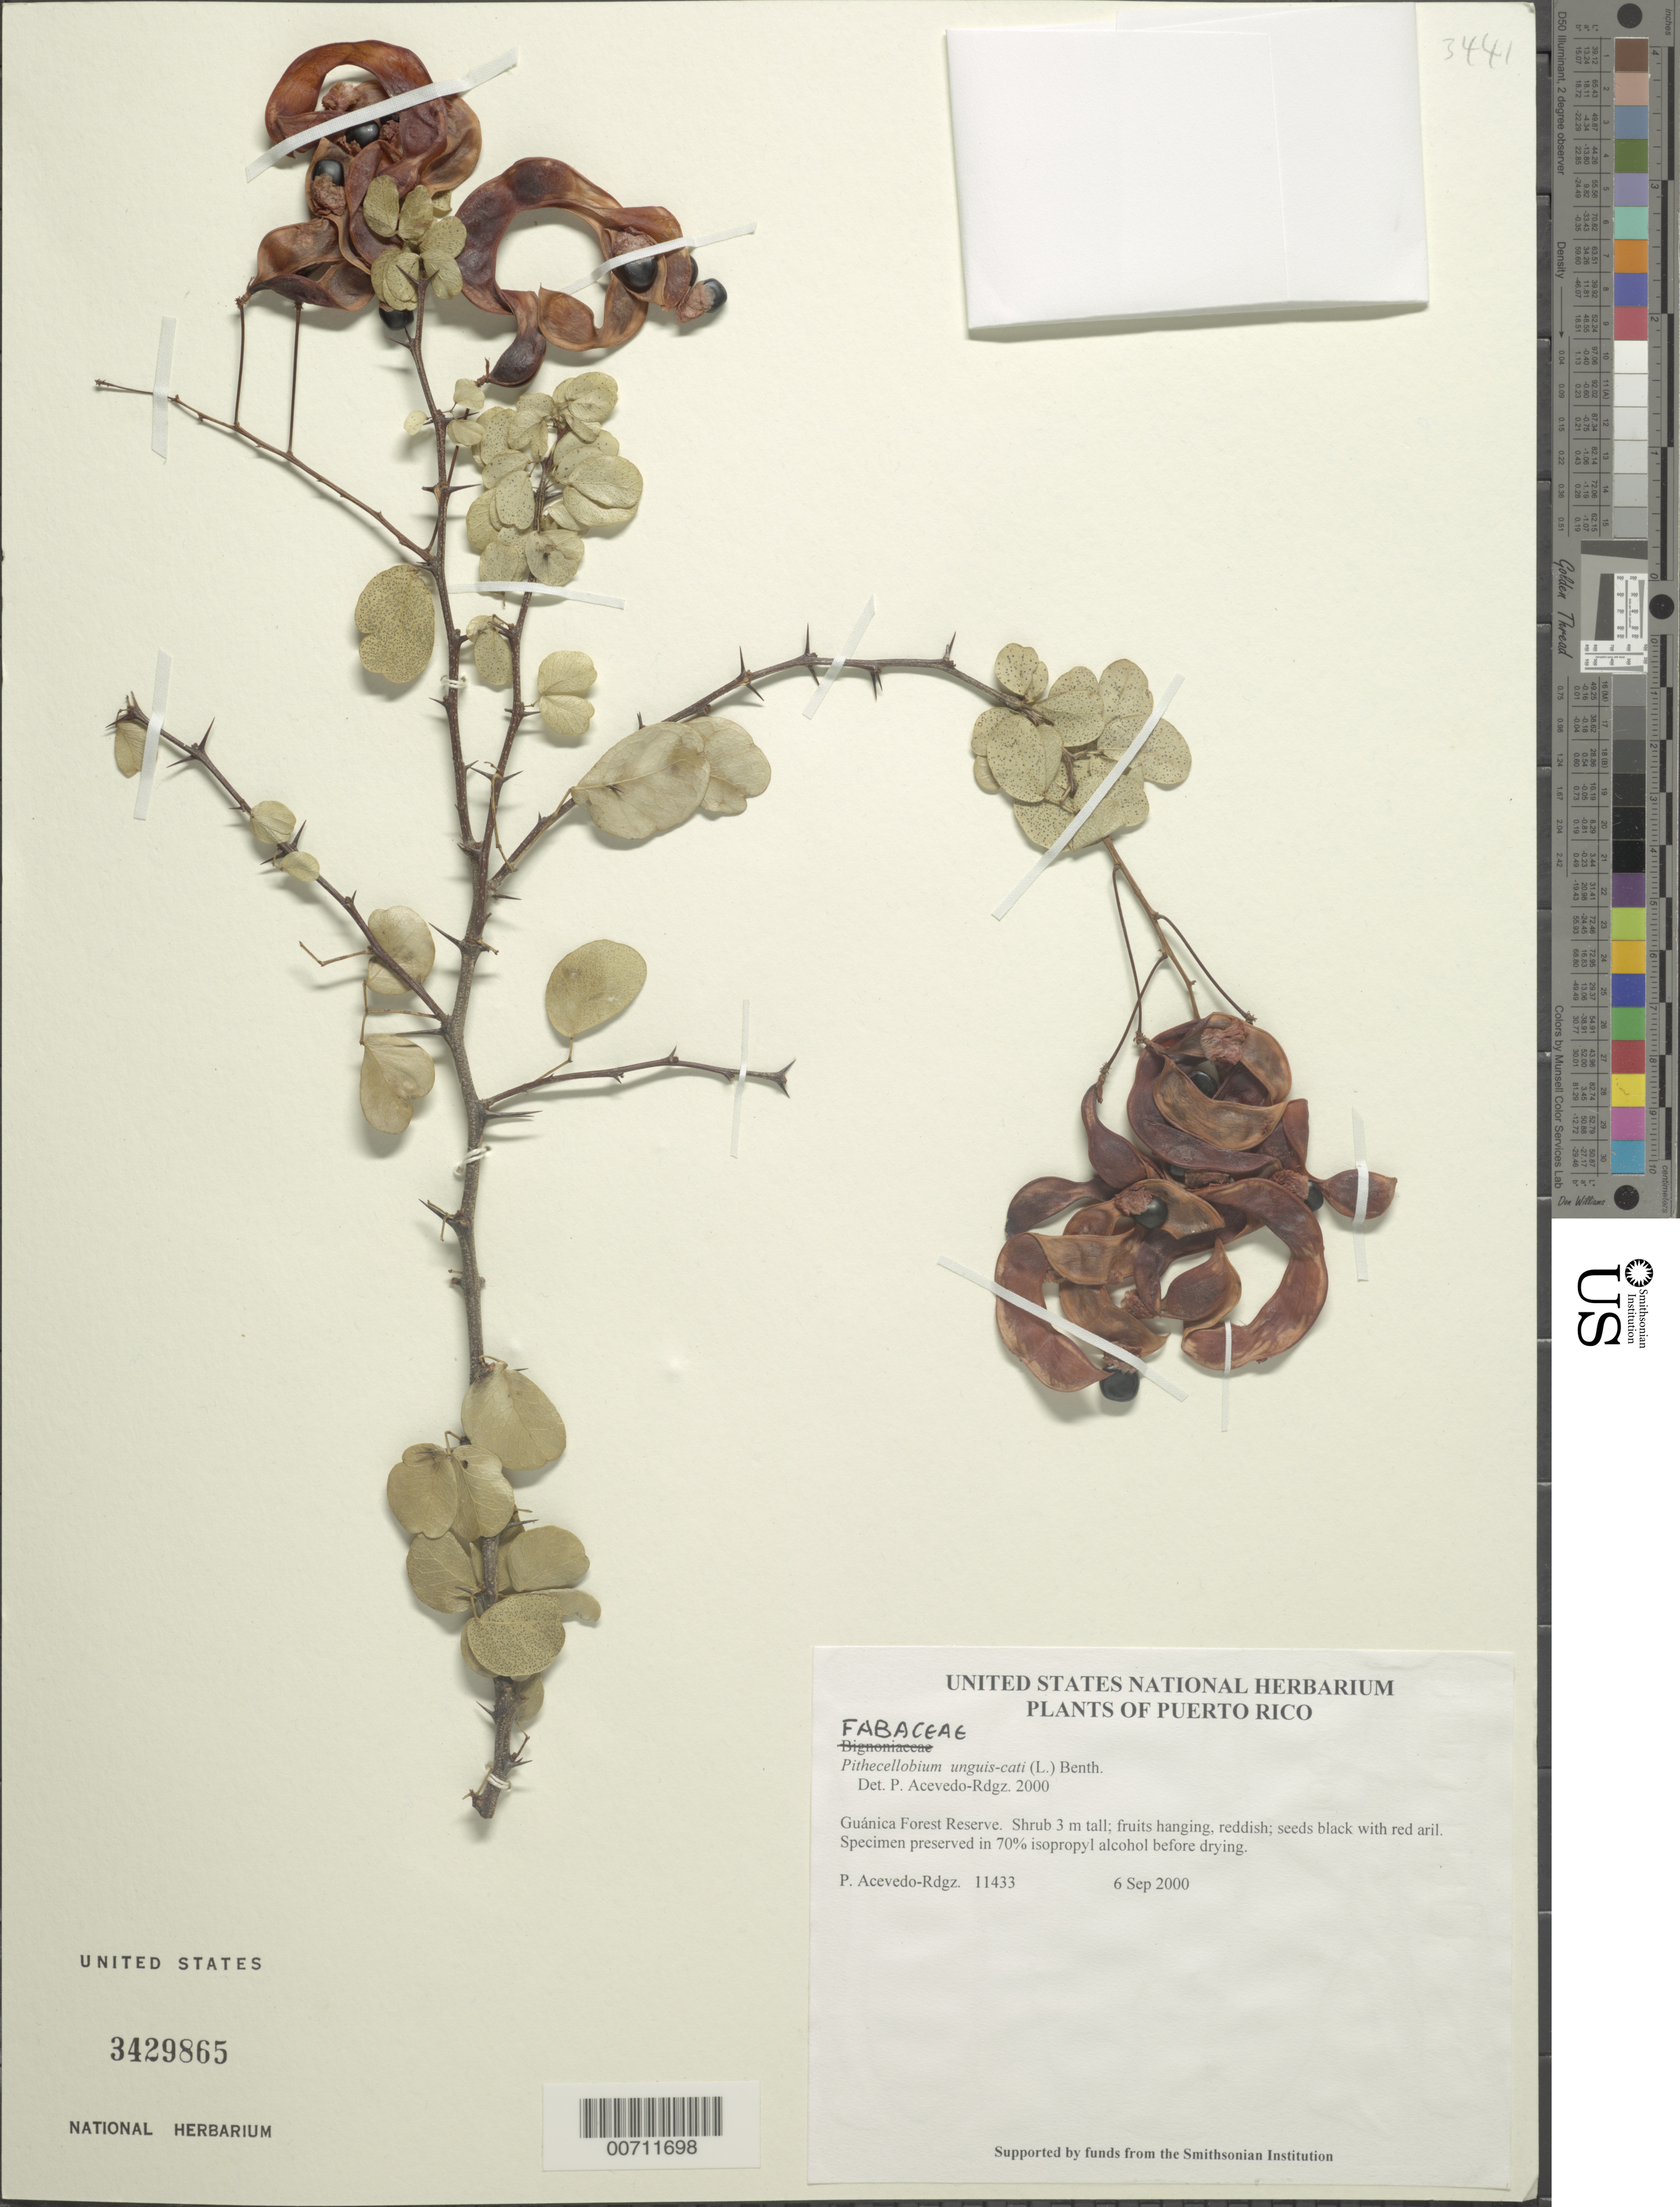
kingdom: Plantae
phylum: Tracheophyta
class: Magnoliopsida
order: Fabales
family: Fabaceae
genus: Pithecellobium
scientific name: Pithecellobium unguis-cati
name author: (L.) Benth.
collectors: P. Acevedo-Rodr.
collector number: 11433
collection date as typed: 06 Sep 2000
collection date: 2000-09-06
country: Puerto Rico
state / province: Guánica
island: Puerto Rico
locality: Guánica Forest Reserve.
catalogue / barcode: US 3429865